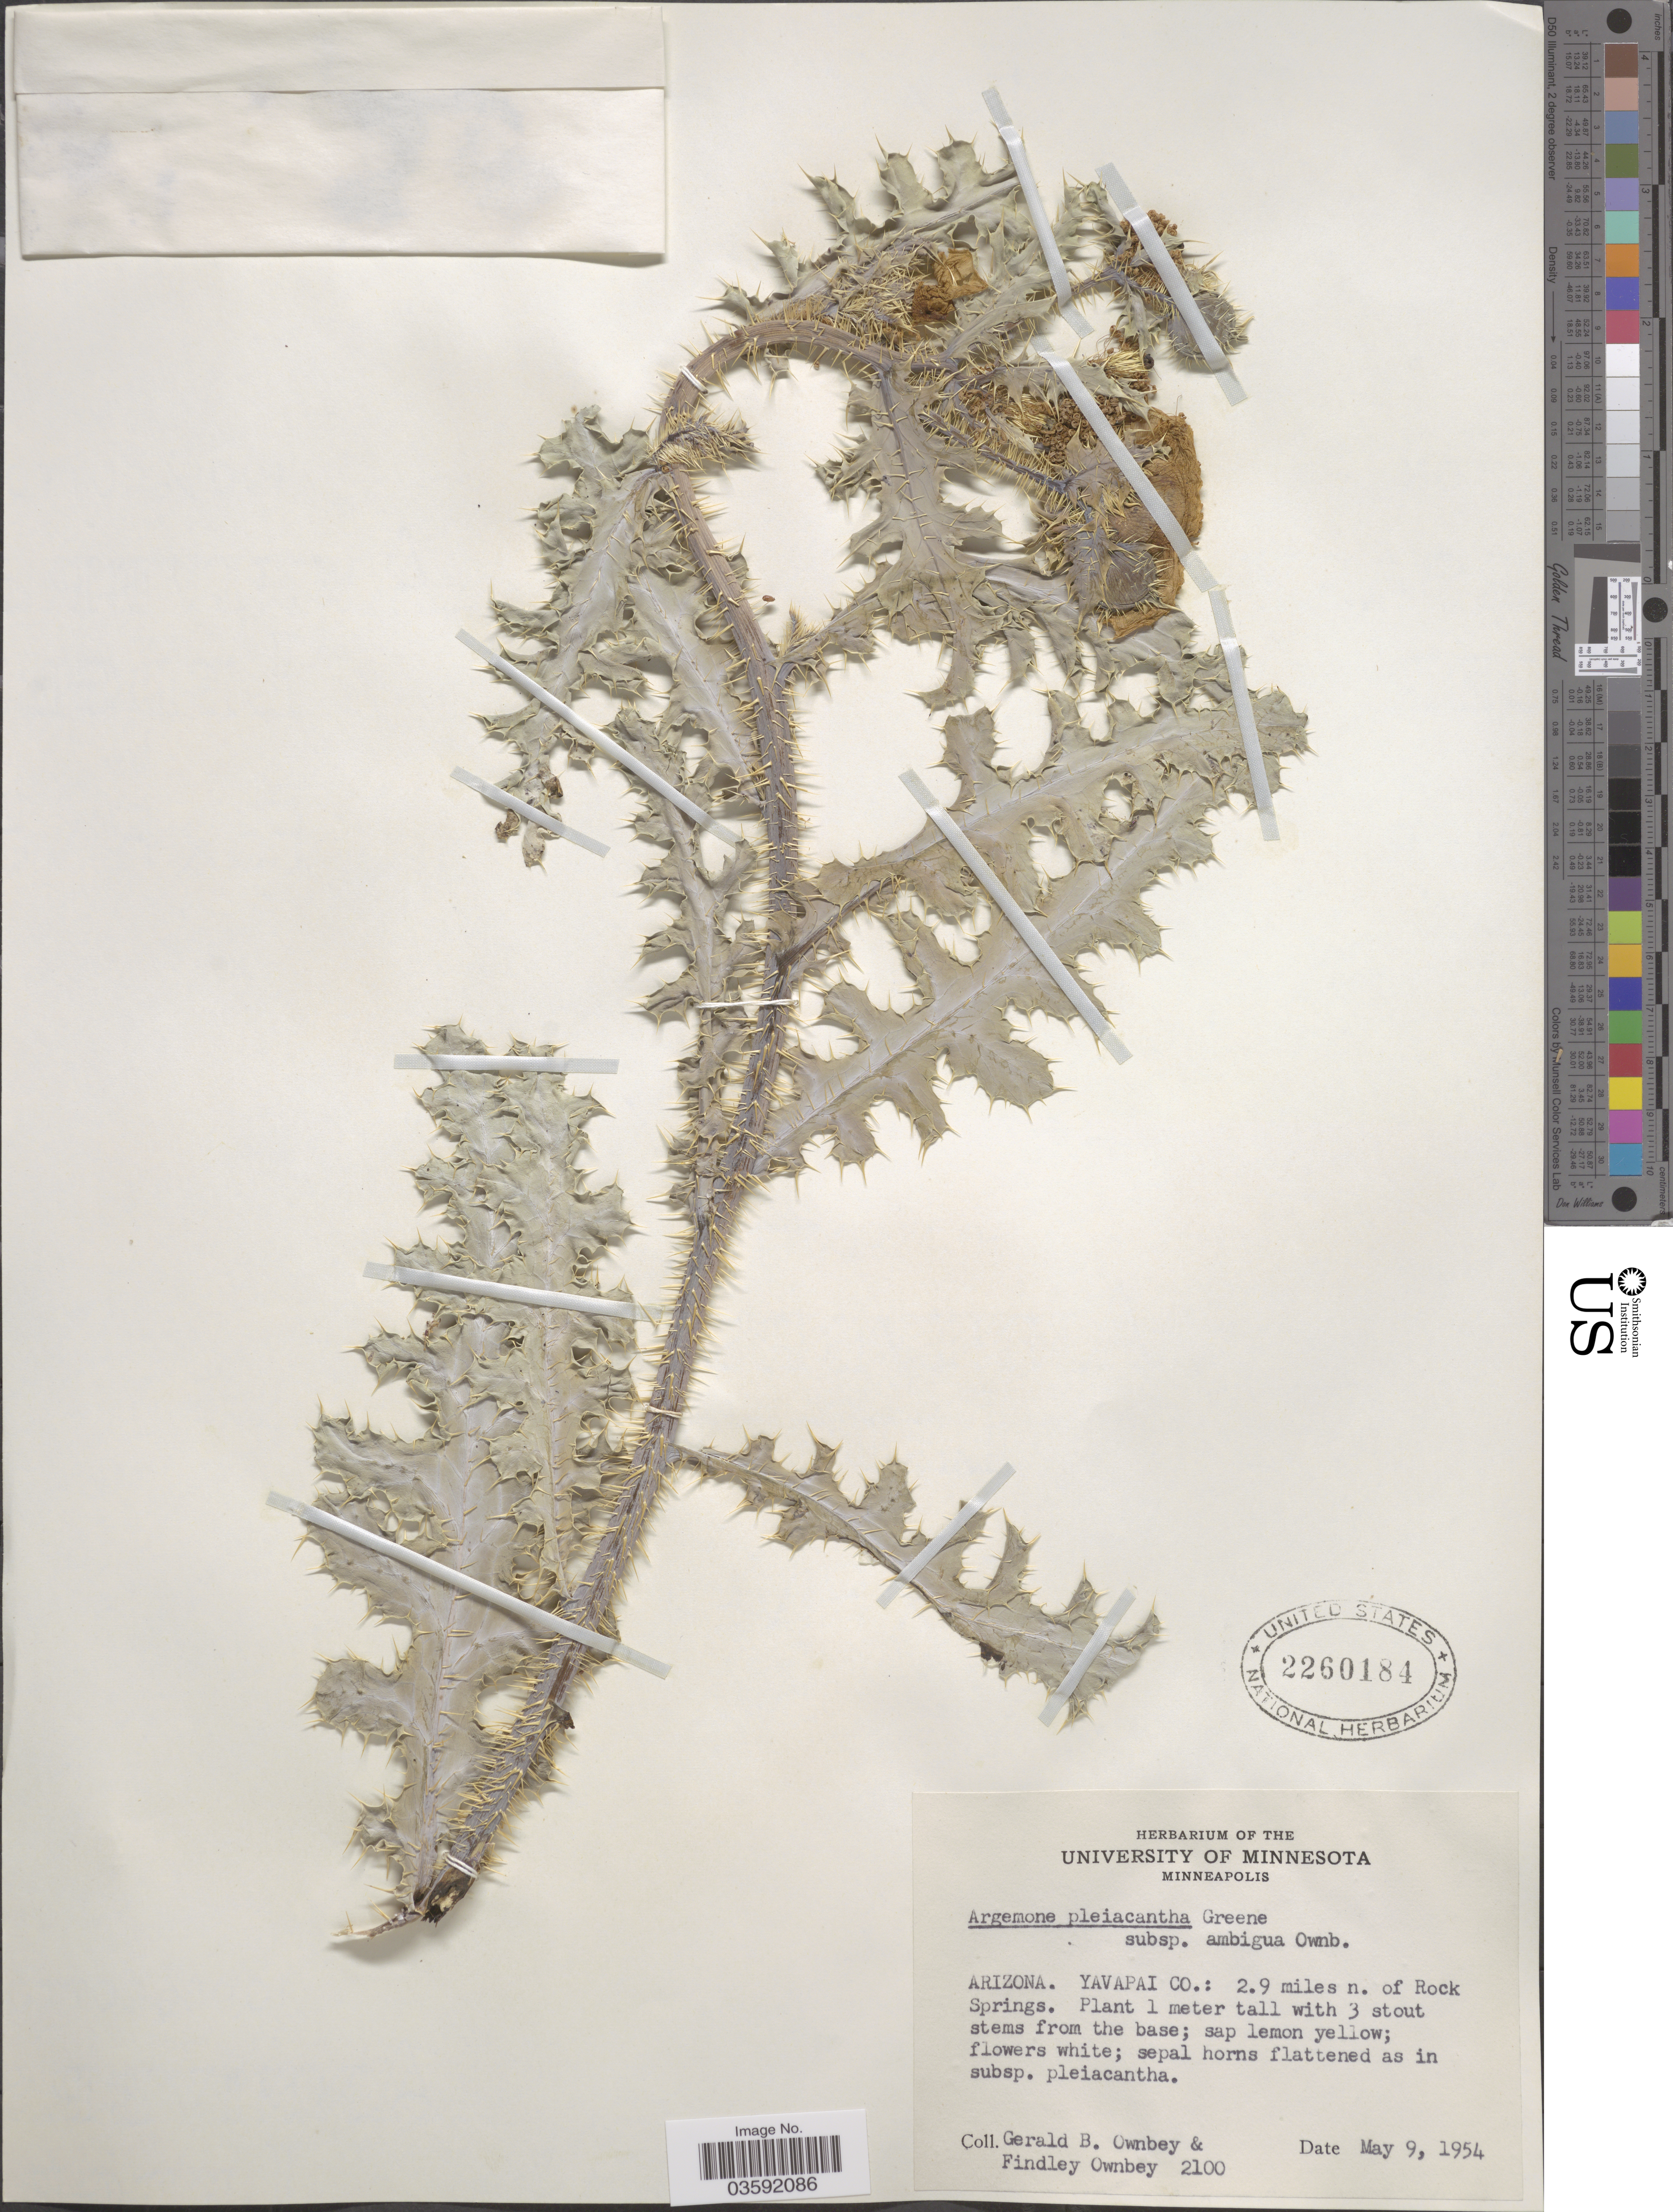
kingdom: Plantae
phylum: Tracheophyta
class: Magnoliopsida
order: Ranunculales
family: Papaveraceae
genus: Argemone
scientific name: Argemone pleiacantha subsp. ambigua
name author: G.B. Ownbey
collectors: G. B. Ownbey & F. Ownbey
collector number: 2100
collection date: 1954-05-09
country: United States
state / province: Arizona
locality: Yavapai Co.: 2.9 miles n. of Rock Springs.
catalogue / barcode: US 2260184